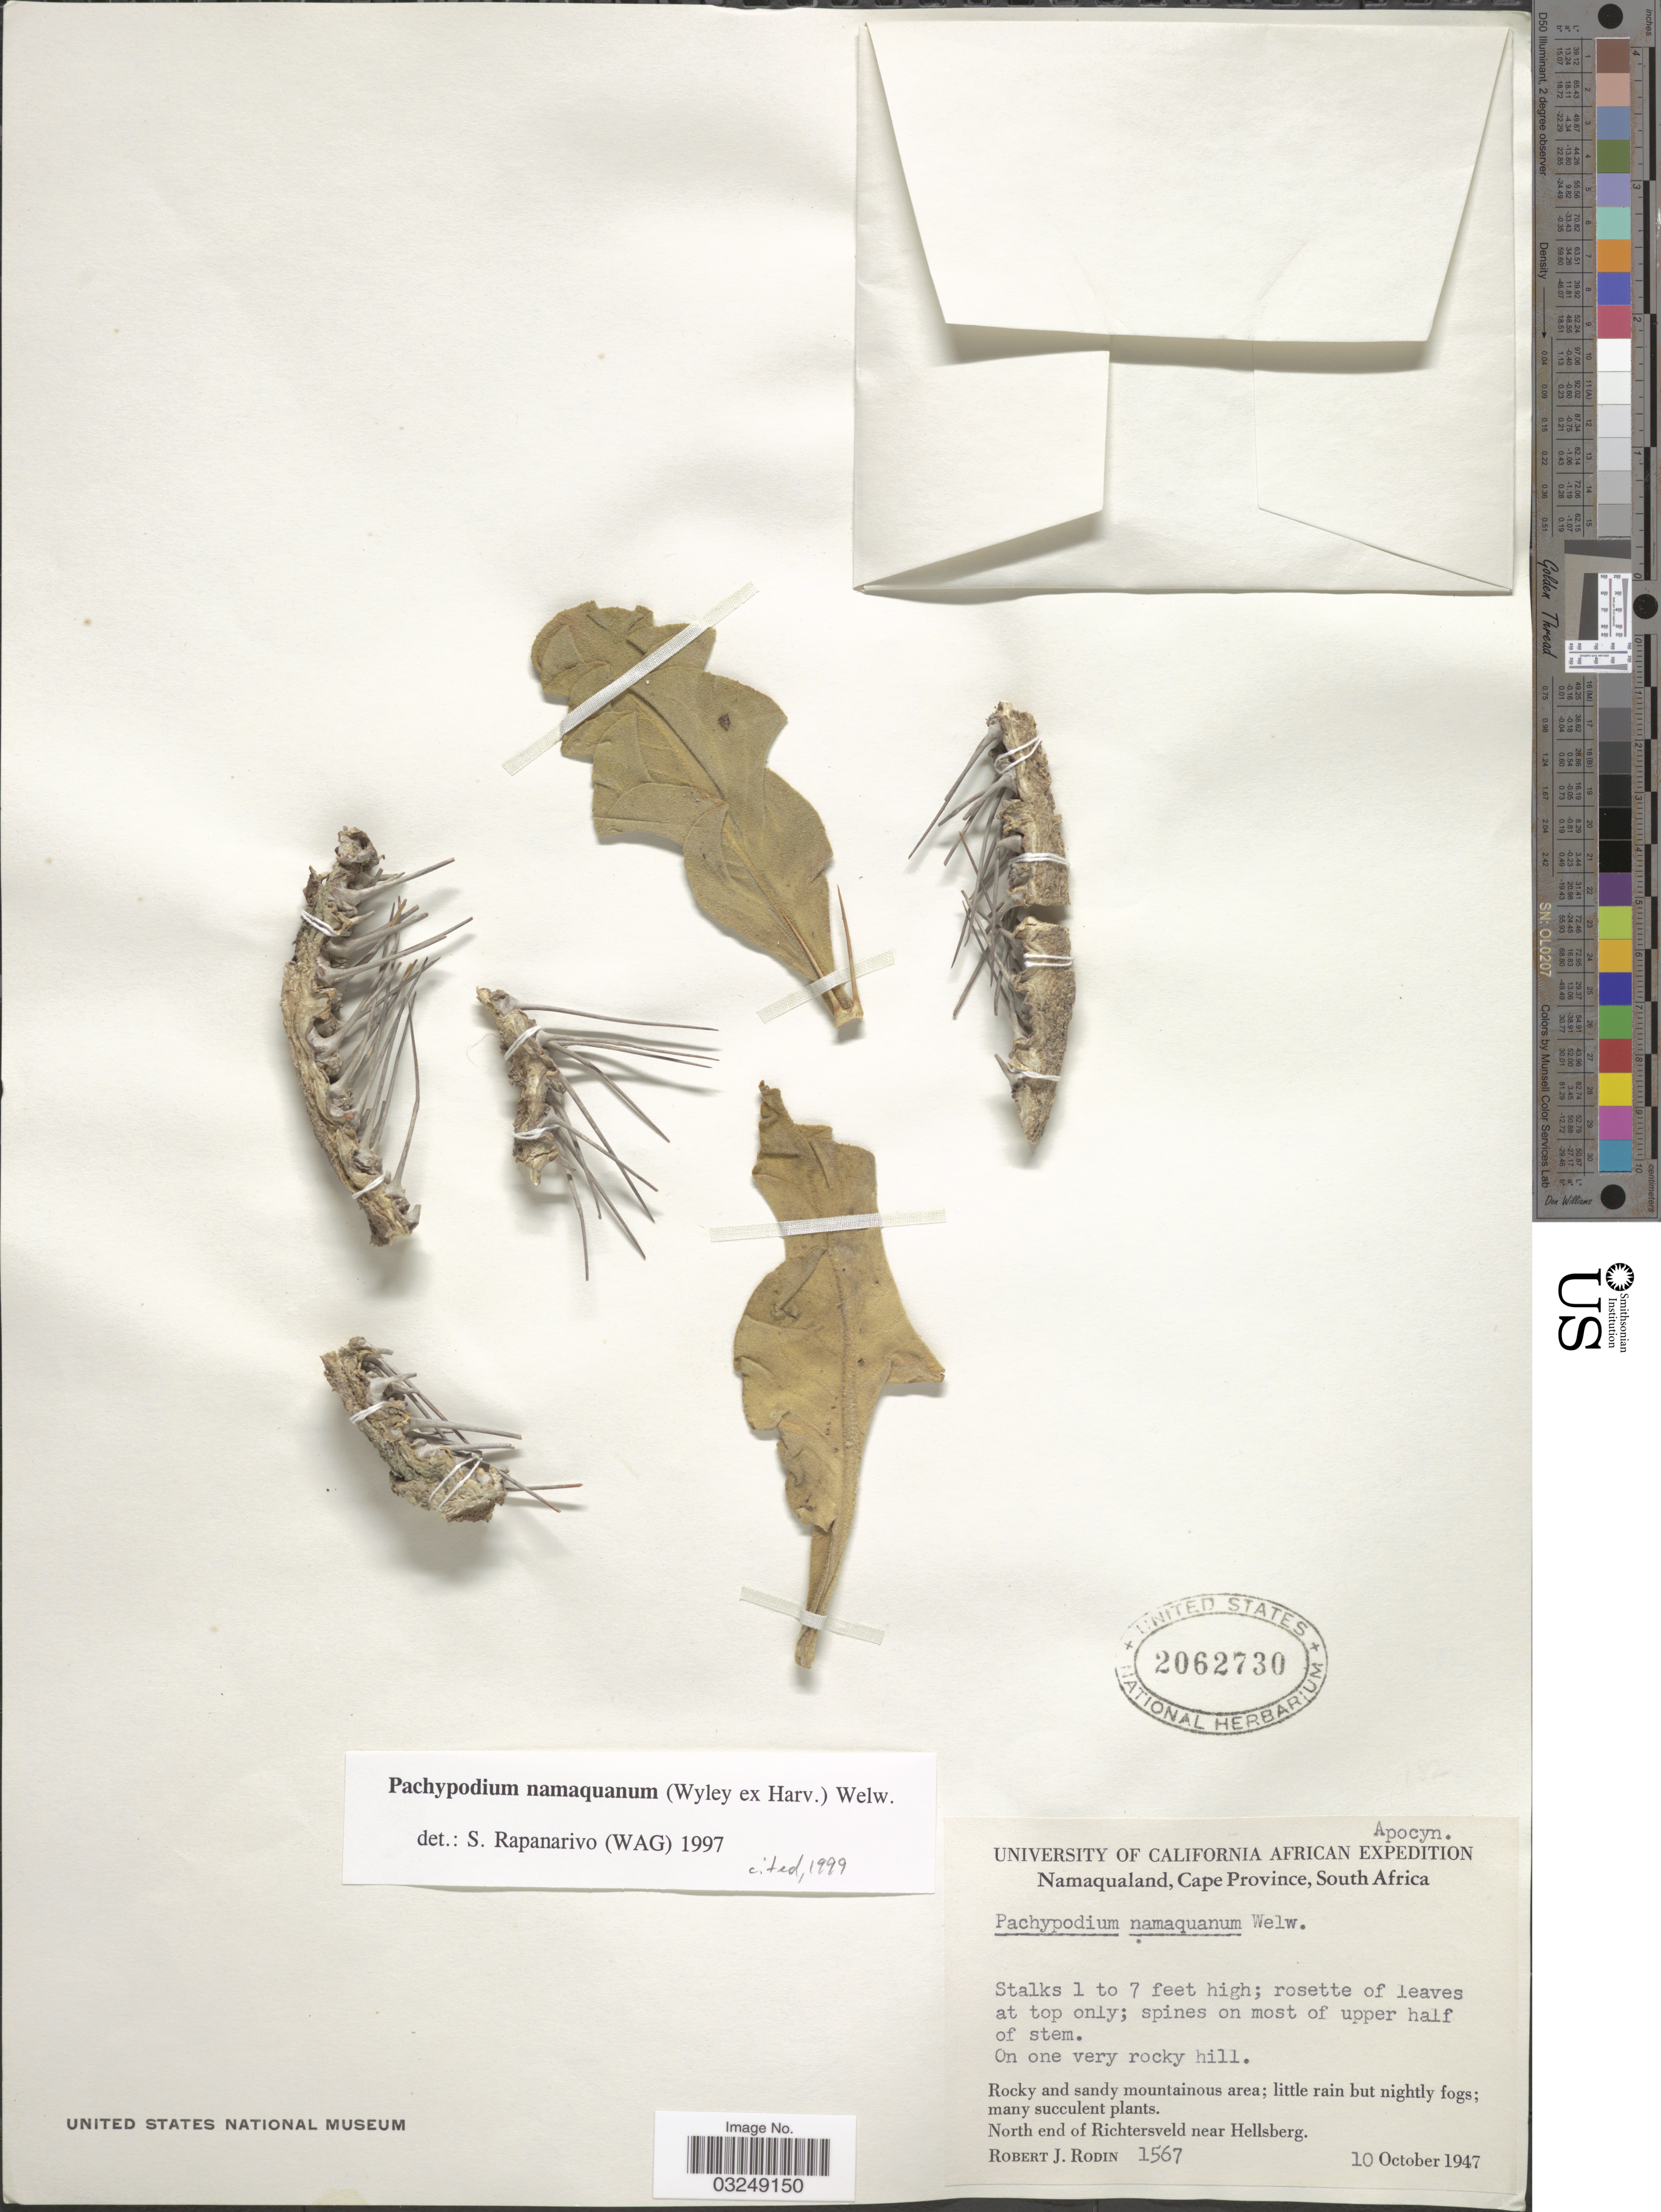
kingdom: Plantae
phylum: Tracheophyta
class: Magnoliopsida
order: Gentianales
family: Apocynaceae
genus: Pachypodium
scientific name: Pachypodium namaquanum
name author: (Wyley ex Harvey) Welw.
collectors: R. J. Rodin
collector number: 1567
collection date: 1947-10-10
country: South Africa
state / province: Northern Cape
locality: Namaqualand. North end of Richtersveld near Hellsberg.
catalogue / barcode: US 2062730